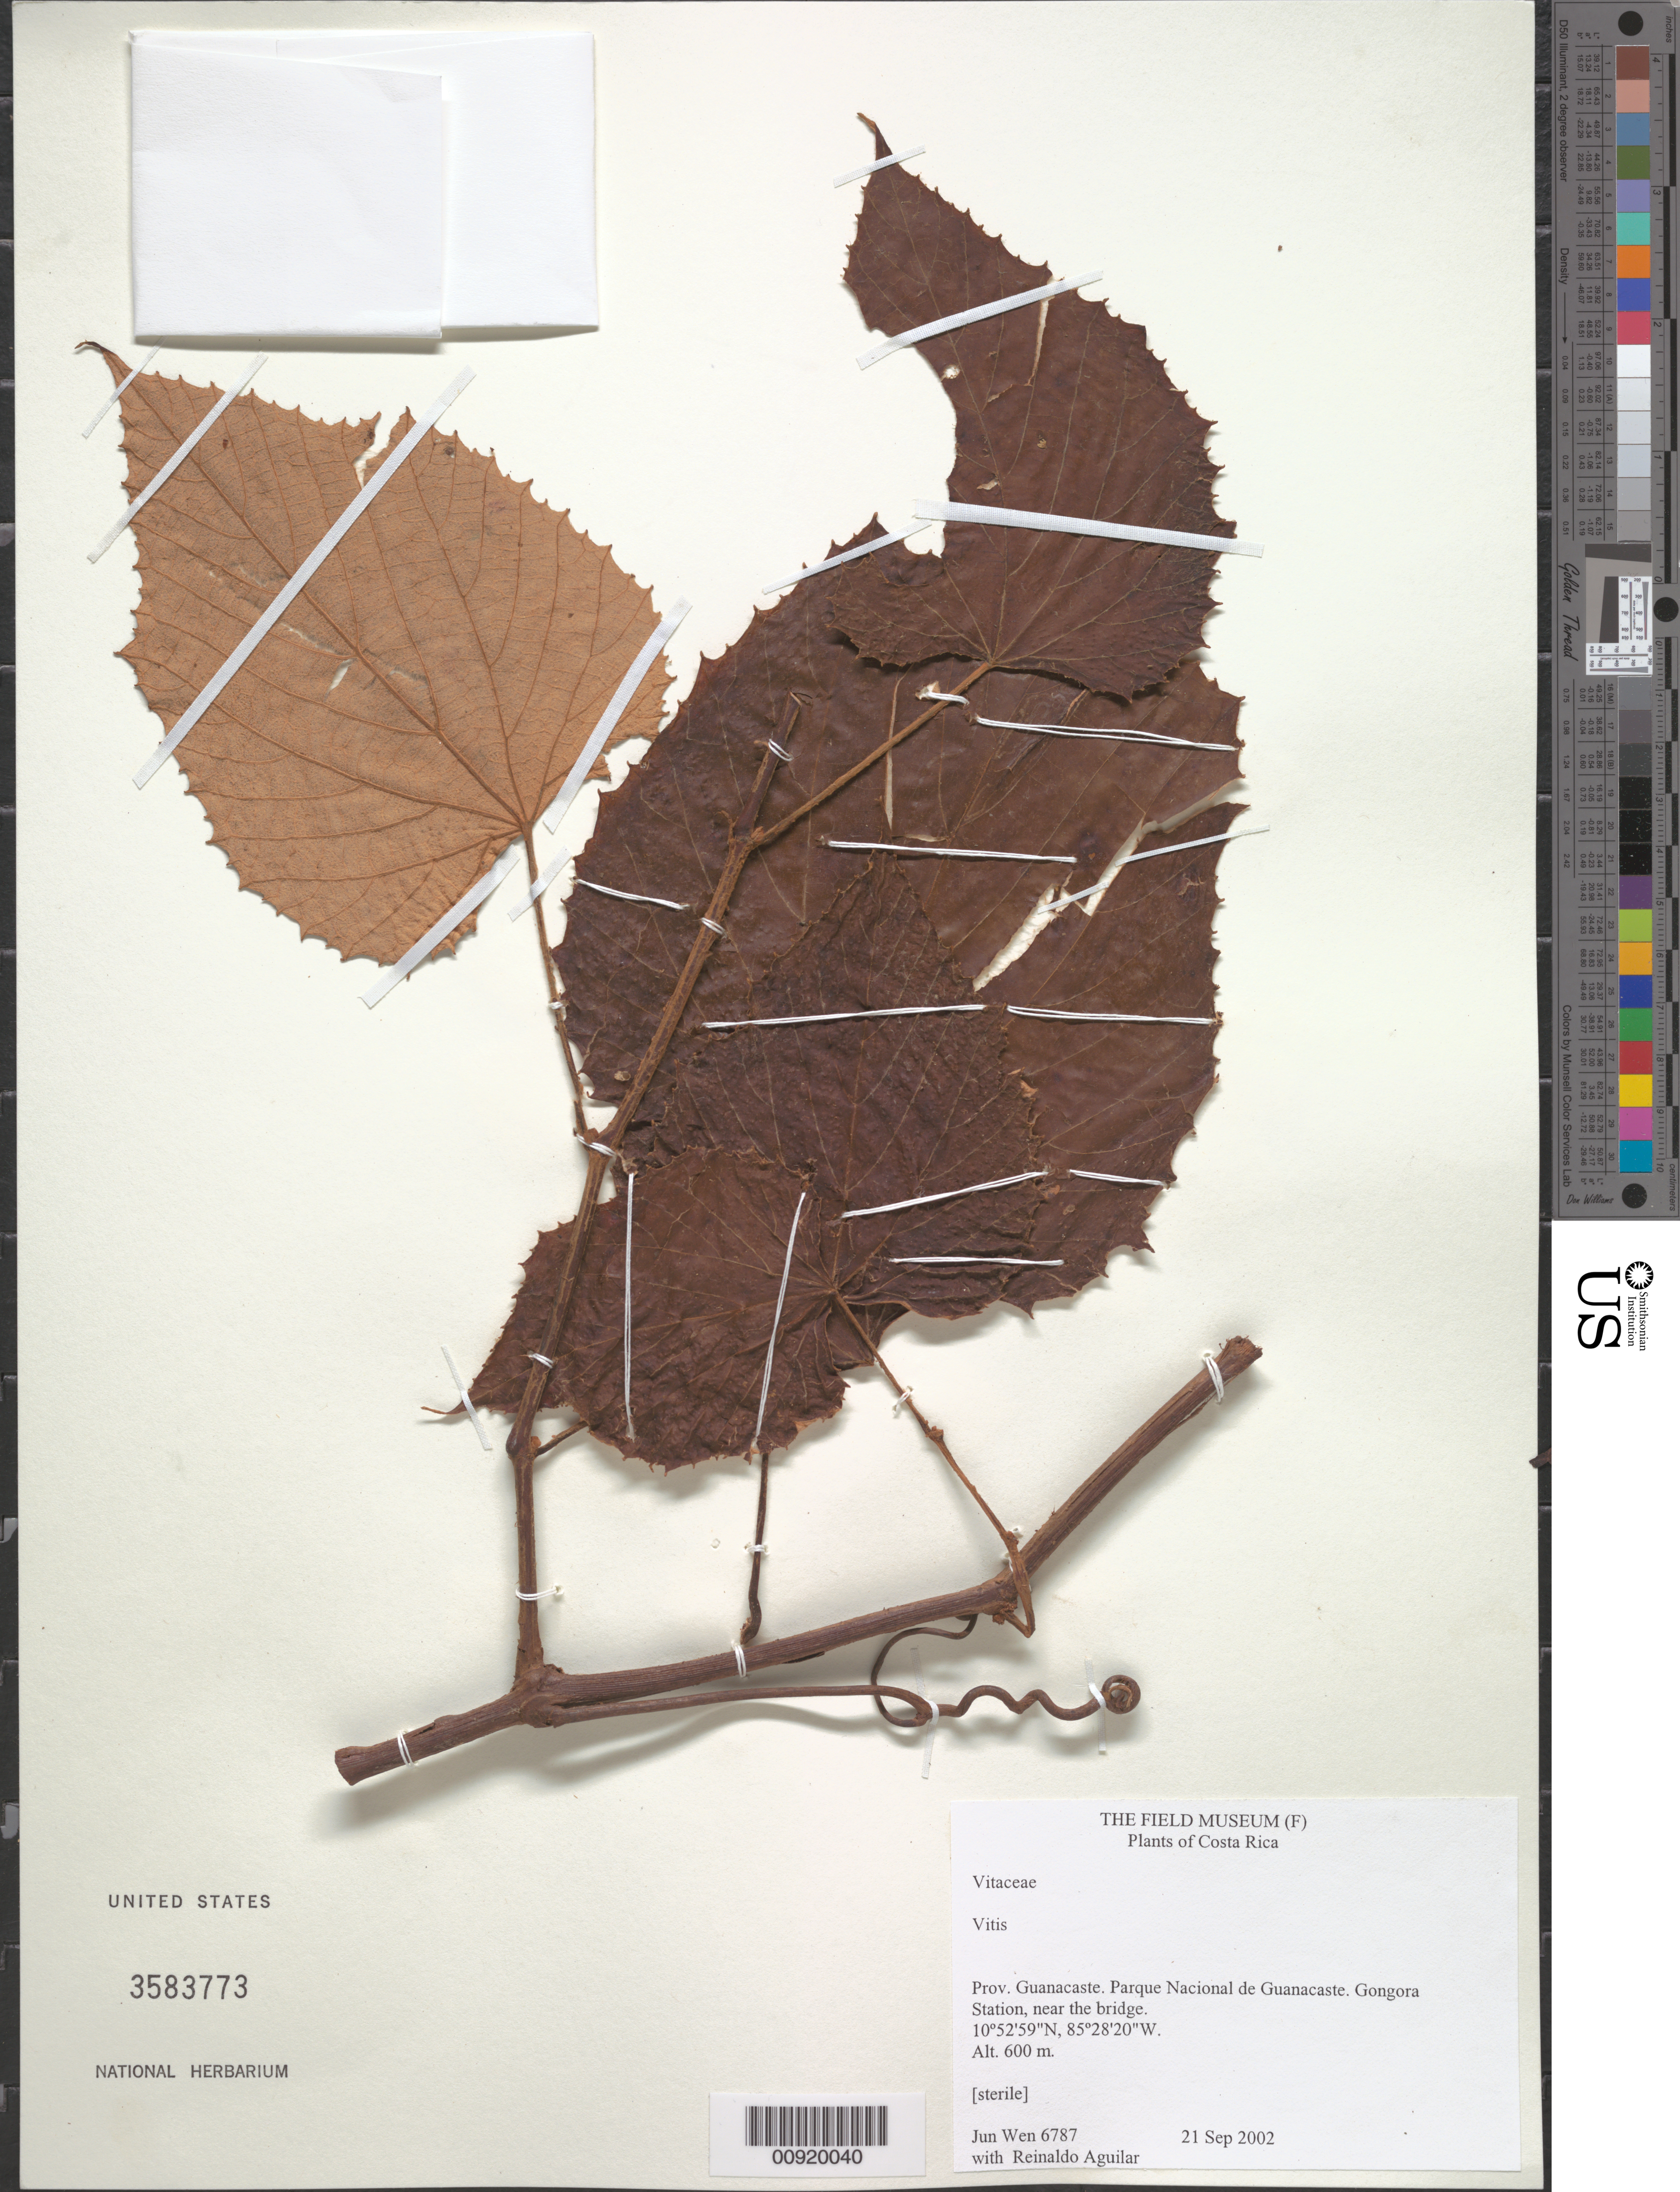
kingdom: Plantae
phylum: Tracheophyta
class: Magnoliopsida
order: Vitales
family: Vitaceae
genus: Vitis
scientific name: Vitis sp.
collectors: J. Wen & R. Aguilar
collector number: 6787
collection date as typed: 21 Sep 2002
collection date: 2002-09-21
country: Costa Rica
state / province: Guanacaste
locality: Parque Nacional de Guanacaste. Gongora Station, near the bridge.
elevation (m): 600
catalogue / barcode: US 3583773